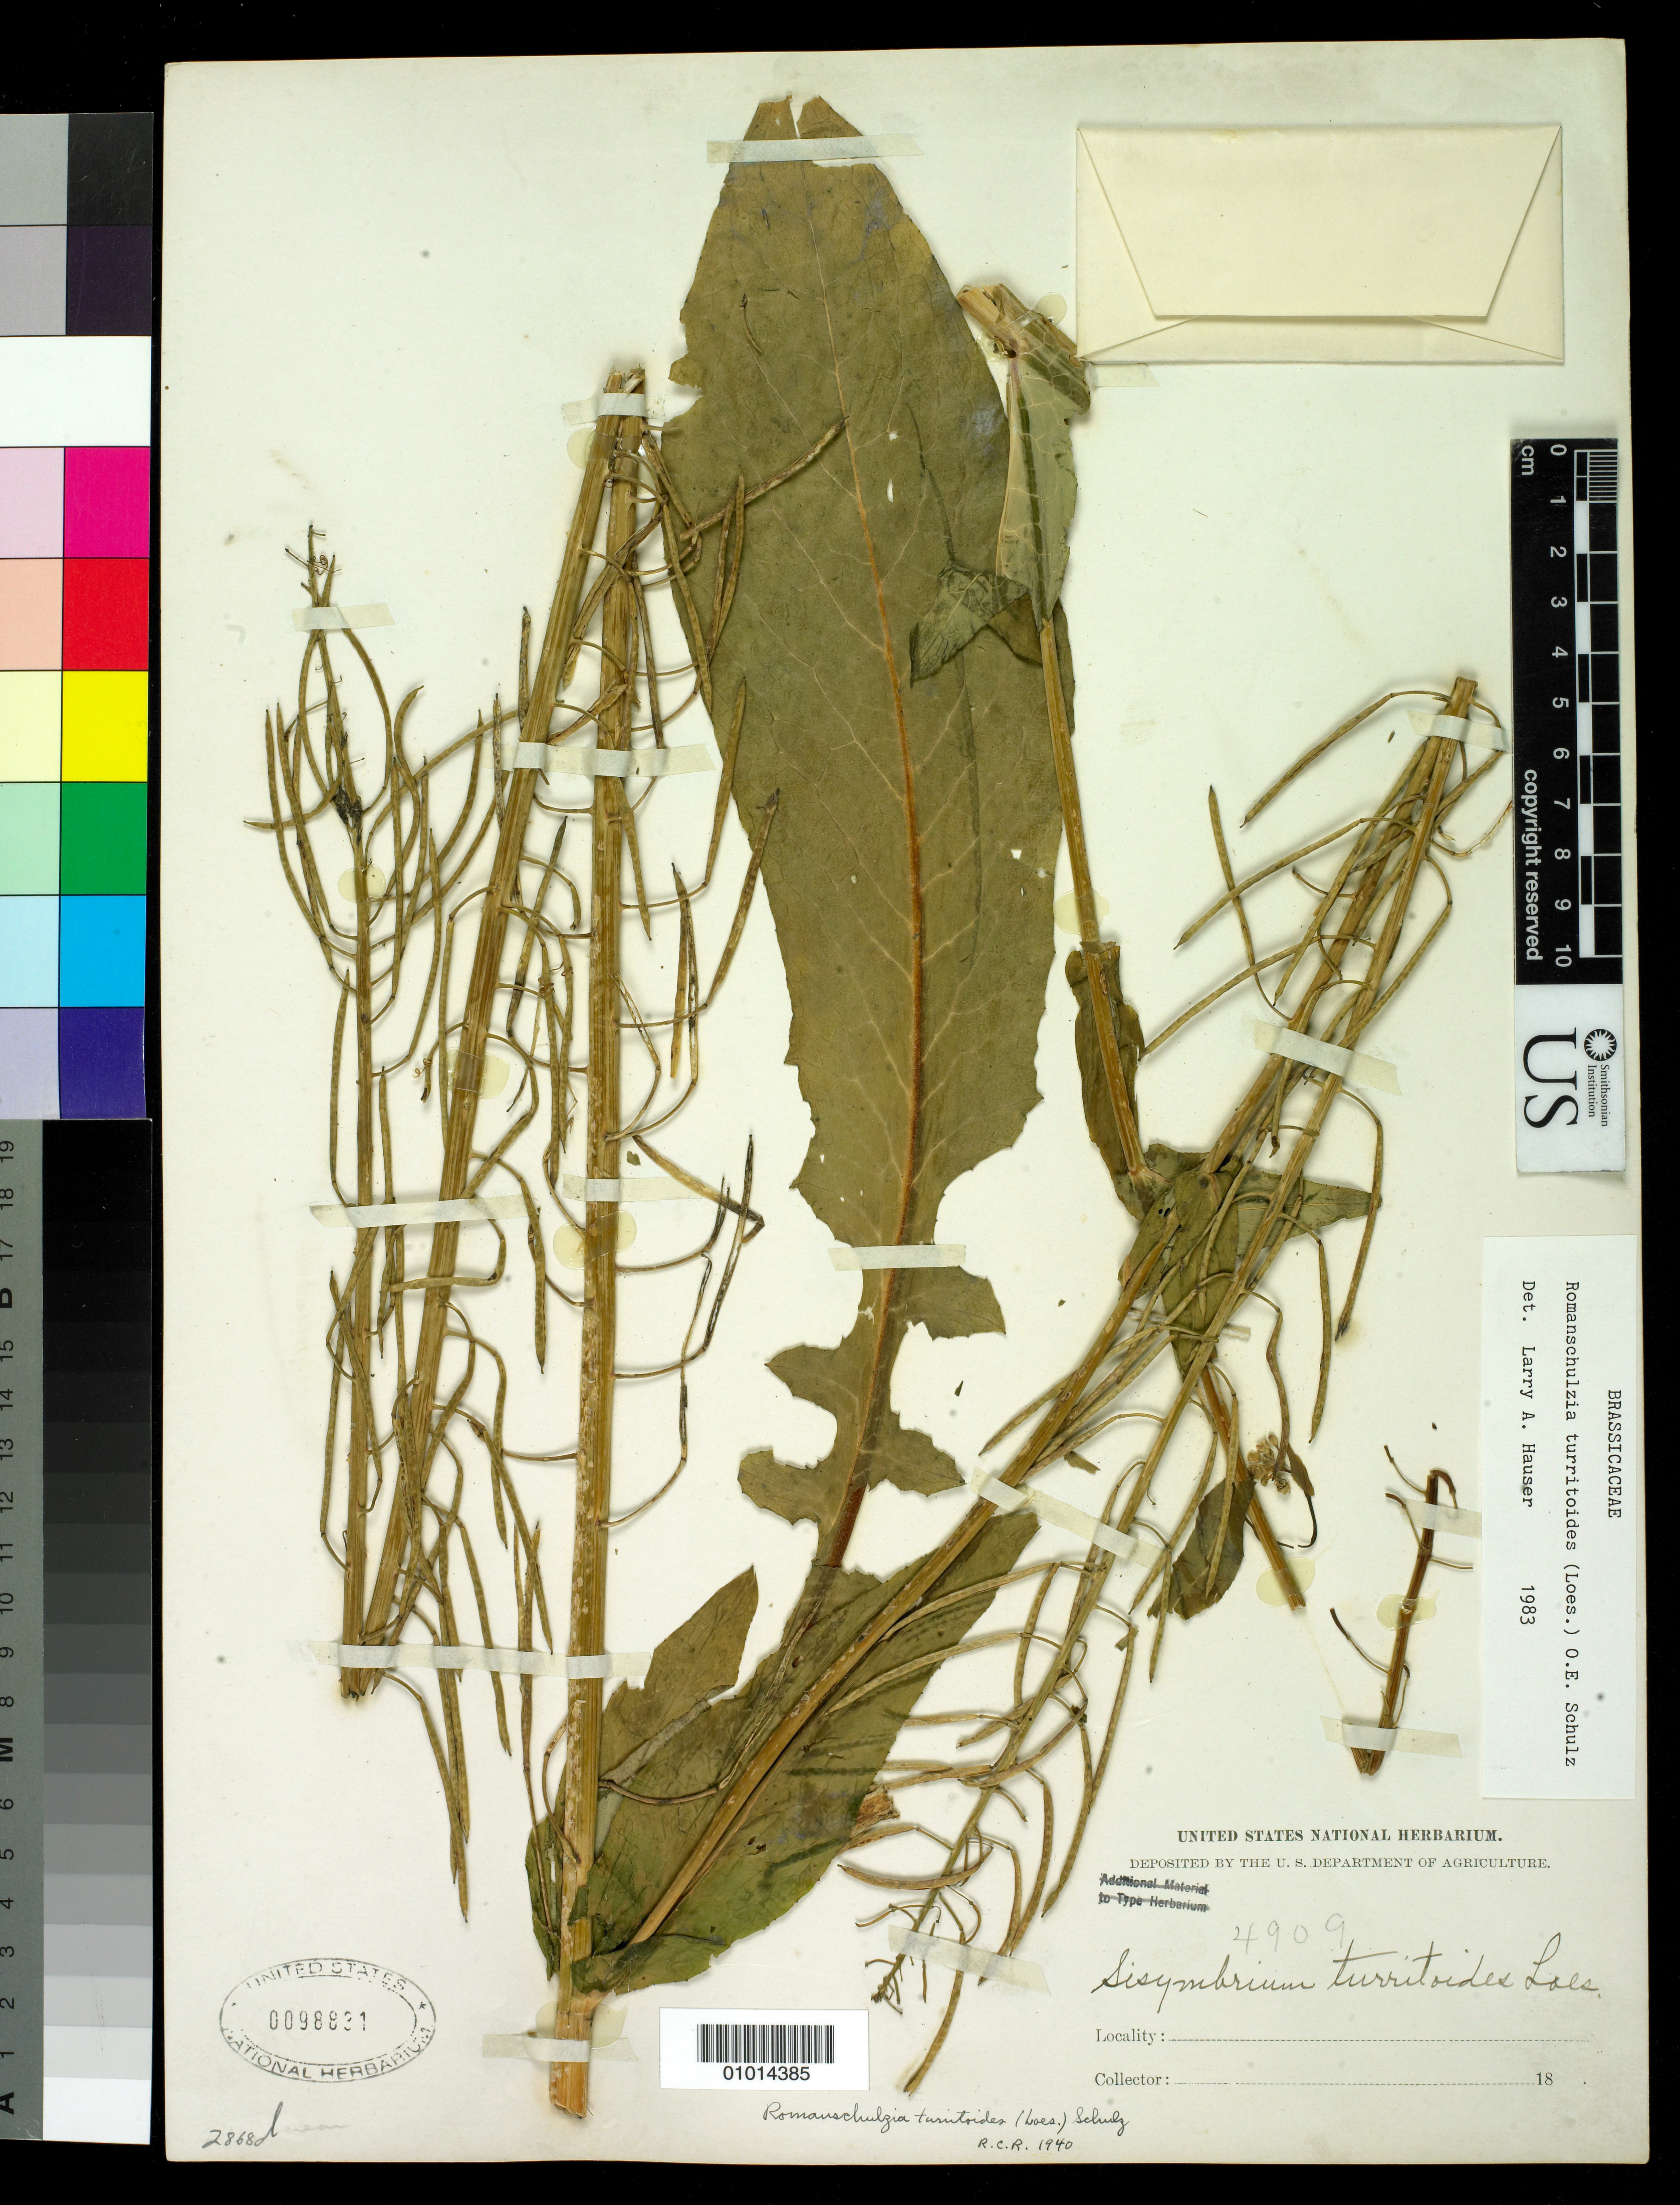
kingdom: Plantae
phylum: Tracheophyta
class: Magnoliopsida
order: Brassicales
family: Brassicaceae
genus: Sisymbrium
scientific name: Sisymbrium turritoides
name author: Loes.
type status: Syntype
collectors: C. G. Pringle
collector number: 4909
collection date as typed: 18 Sep 1894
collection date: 1894-09-18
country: Mexico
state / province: Oaxaca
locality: Sierra de San Felipe.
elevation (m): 2896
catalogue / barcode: US 98831